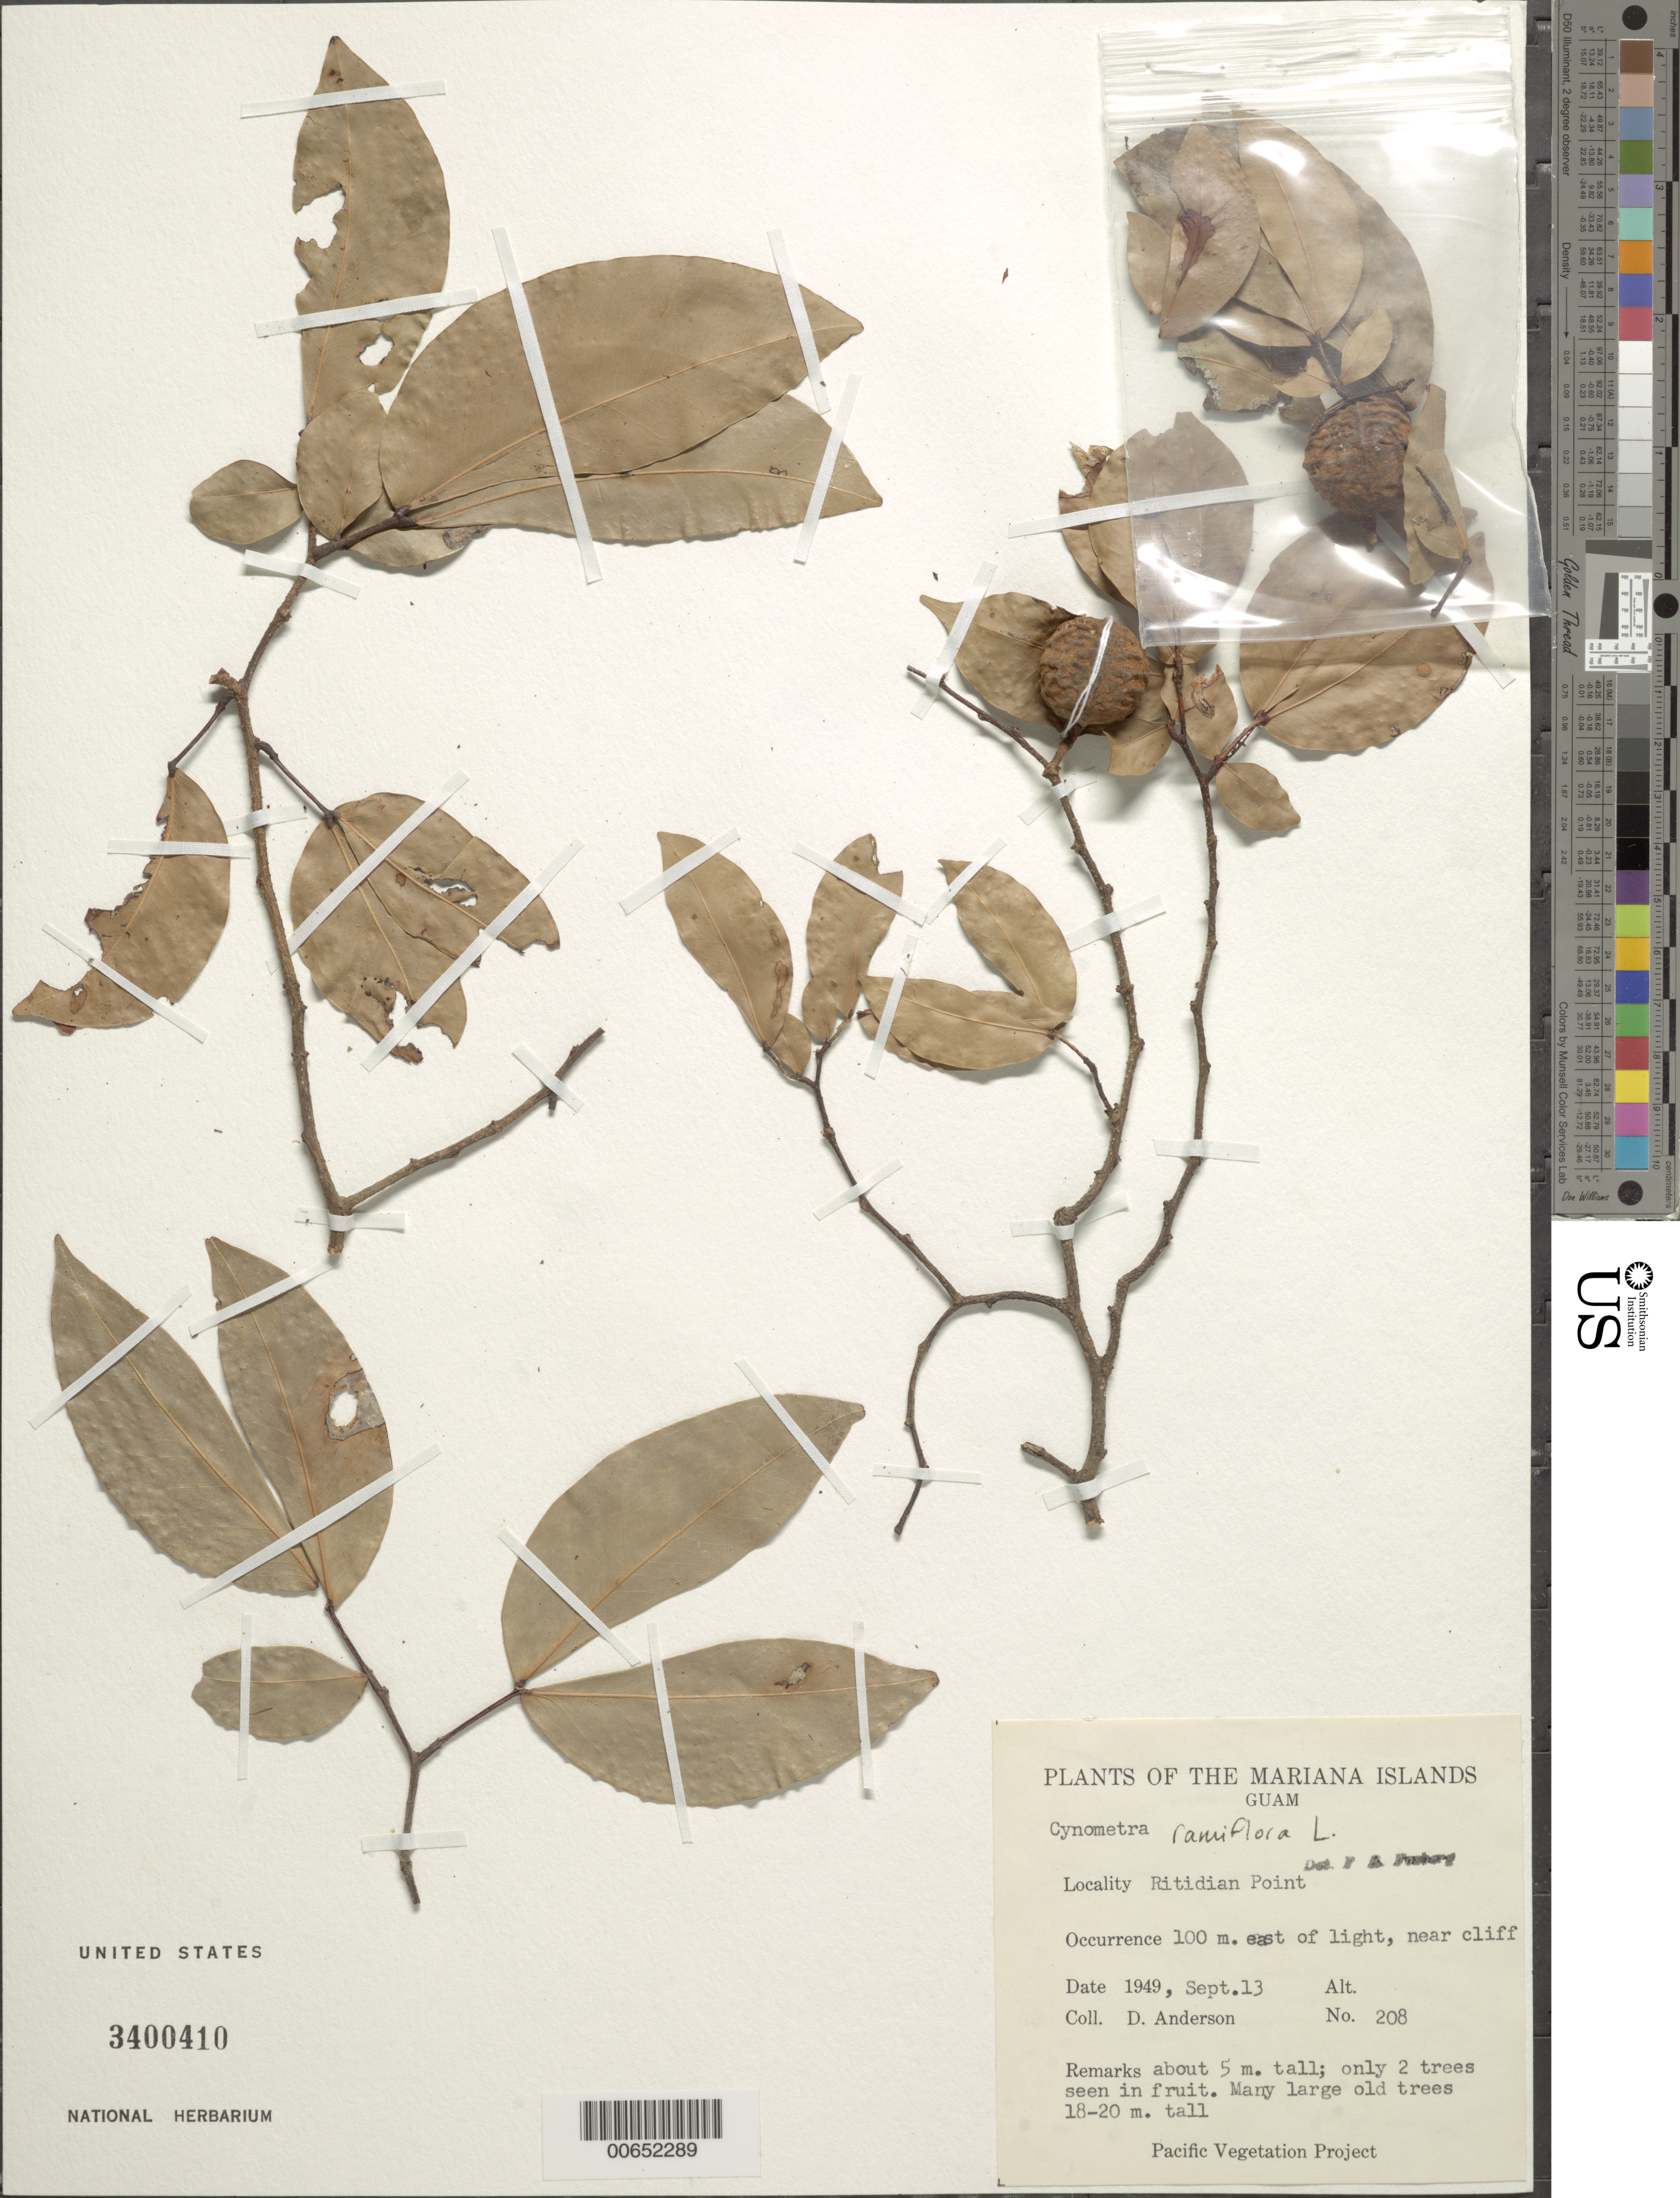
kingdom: Plantae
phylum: Tracheophyta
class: Magnoliopsida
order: Fabales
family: Fabaceae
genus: Cynometra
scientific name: Cynometra ramiflora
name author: L.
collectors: D. Anderson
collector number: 208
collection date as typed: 13 Sep 1949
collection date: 1949-09-13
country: Guam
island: Guam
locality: Ritidian Point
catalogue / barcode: US 3400410